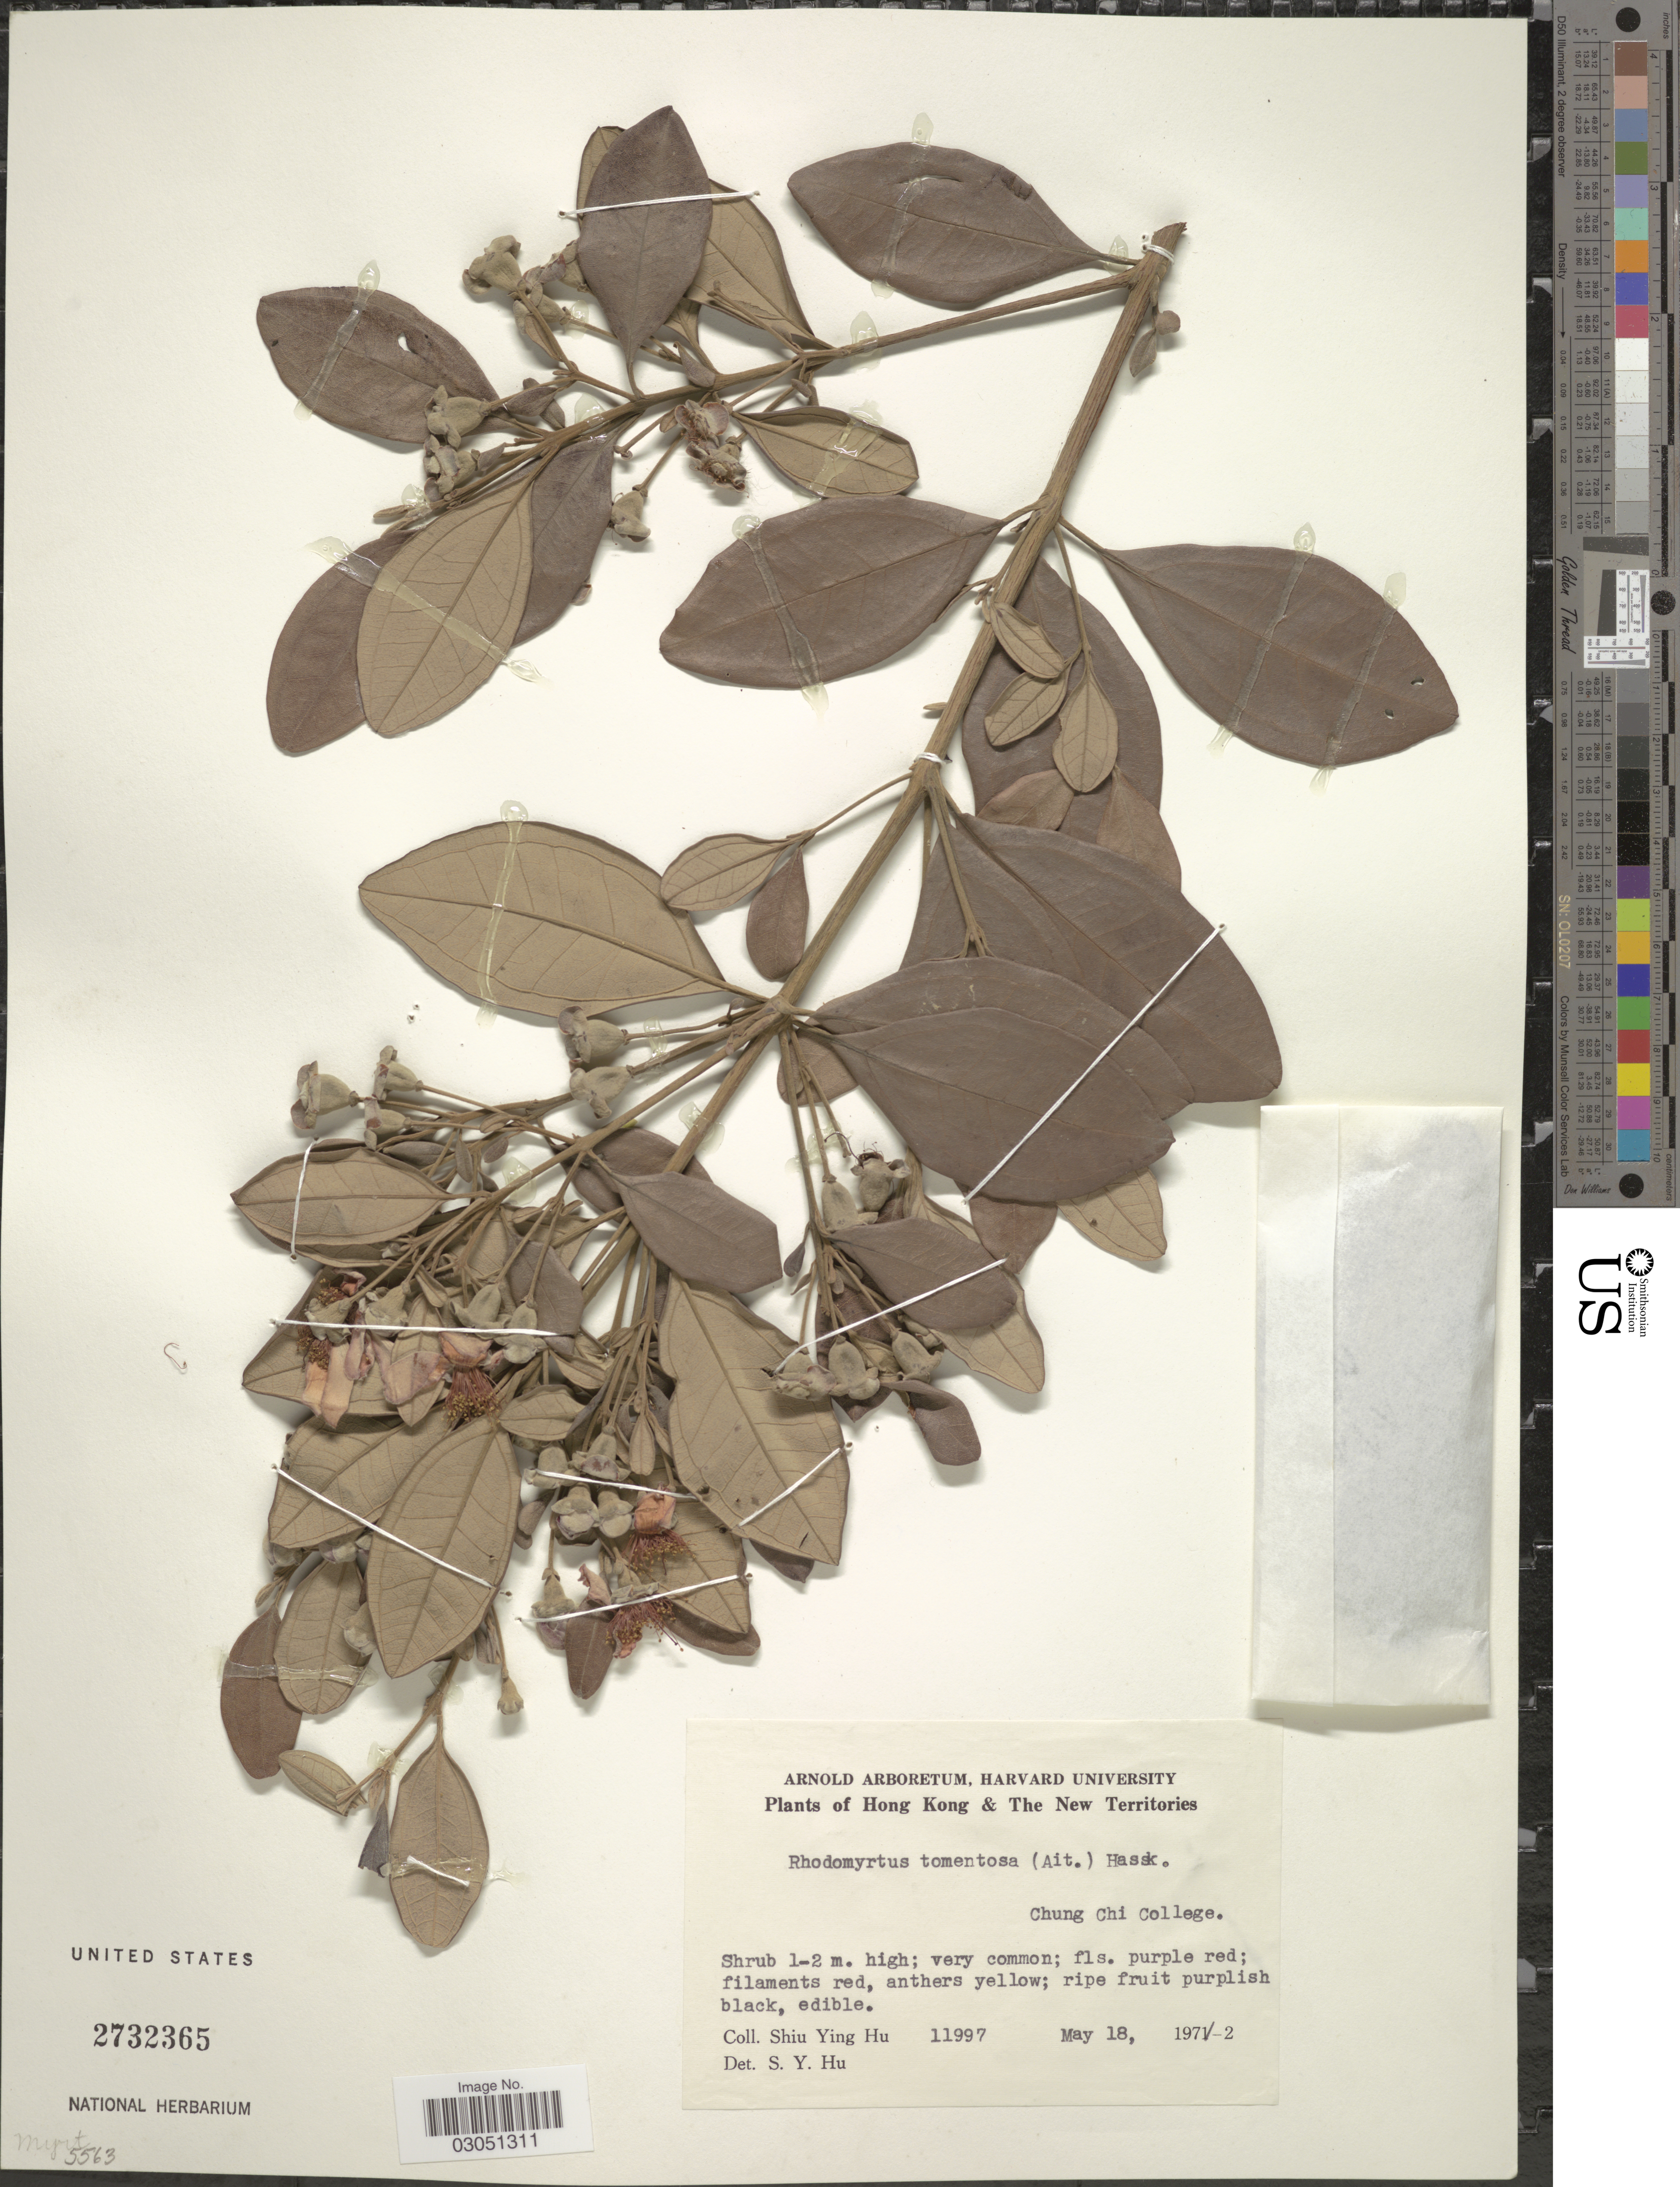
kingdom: Plantae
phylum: Tracheophyta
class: Magnoliopsida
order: Myrtales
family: Myrtaceae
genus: Rhodomyrtus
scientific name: Rhodomyrtus tomentosa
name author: (Aiton) Hassk.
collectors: S. Y. Hu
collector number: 11997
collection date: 1972-05-18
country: China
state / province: Hong Kong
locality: The New Territories. Chung Chi College.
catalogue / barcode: US 2732365